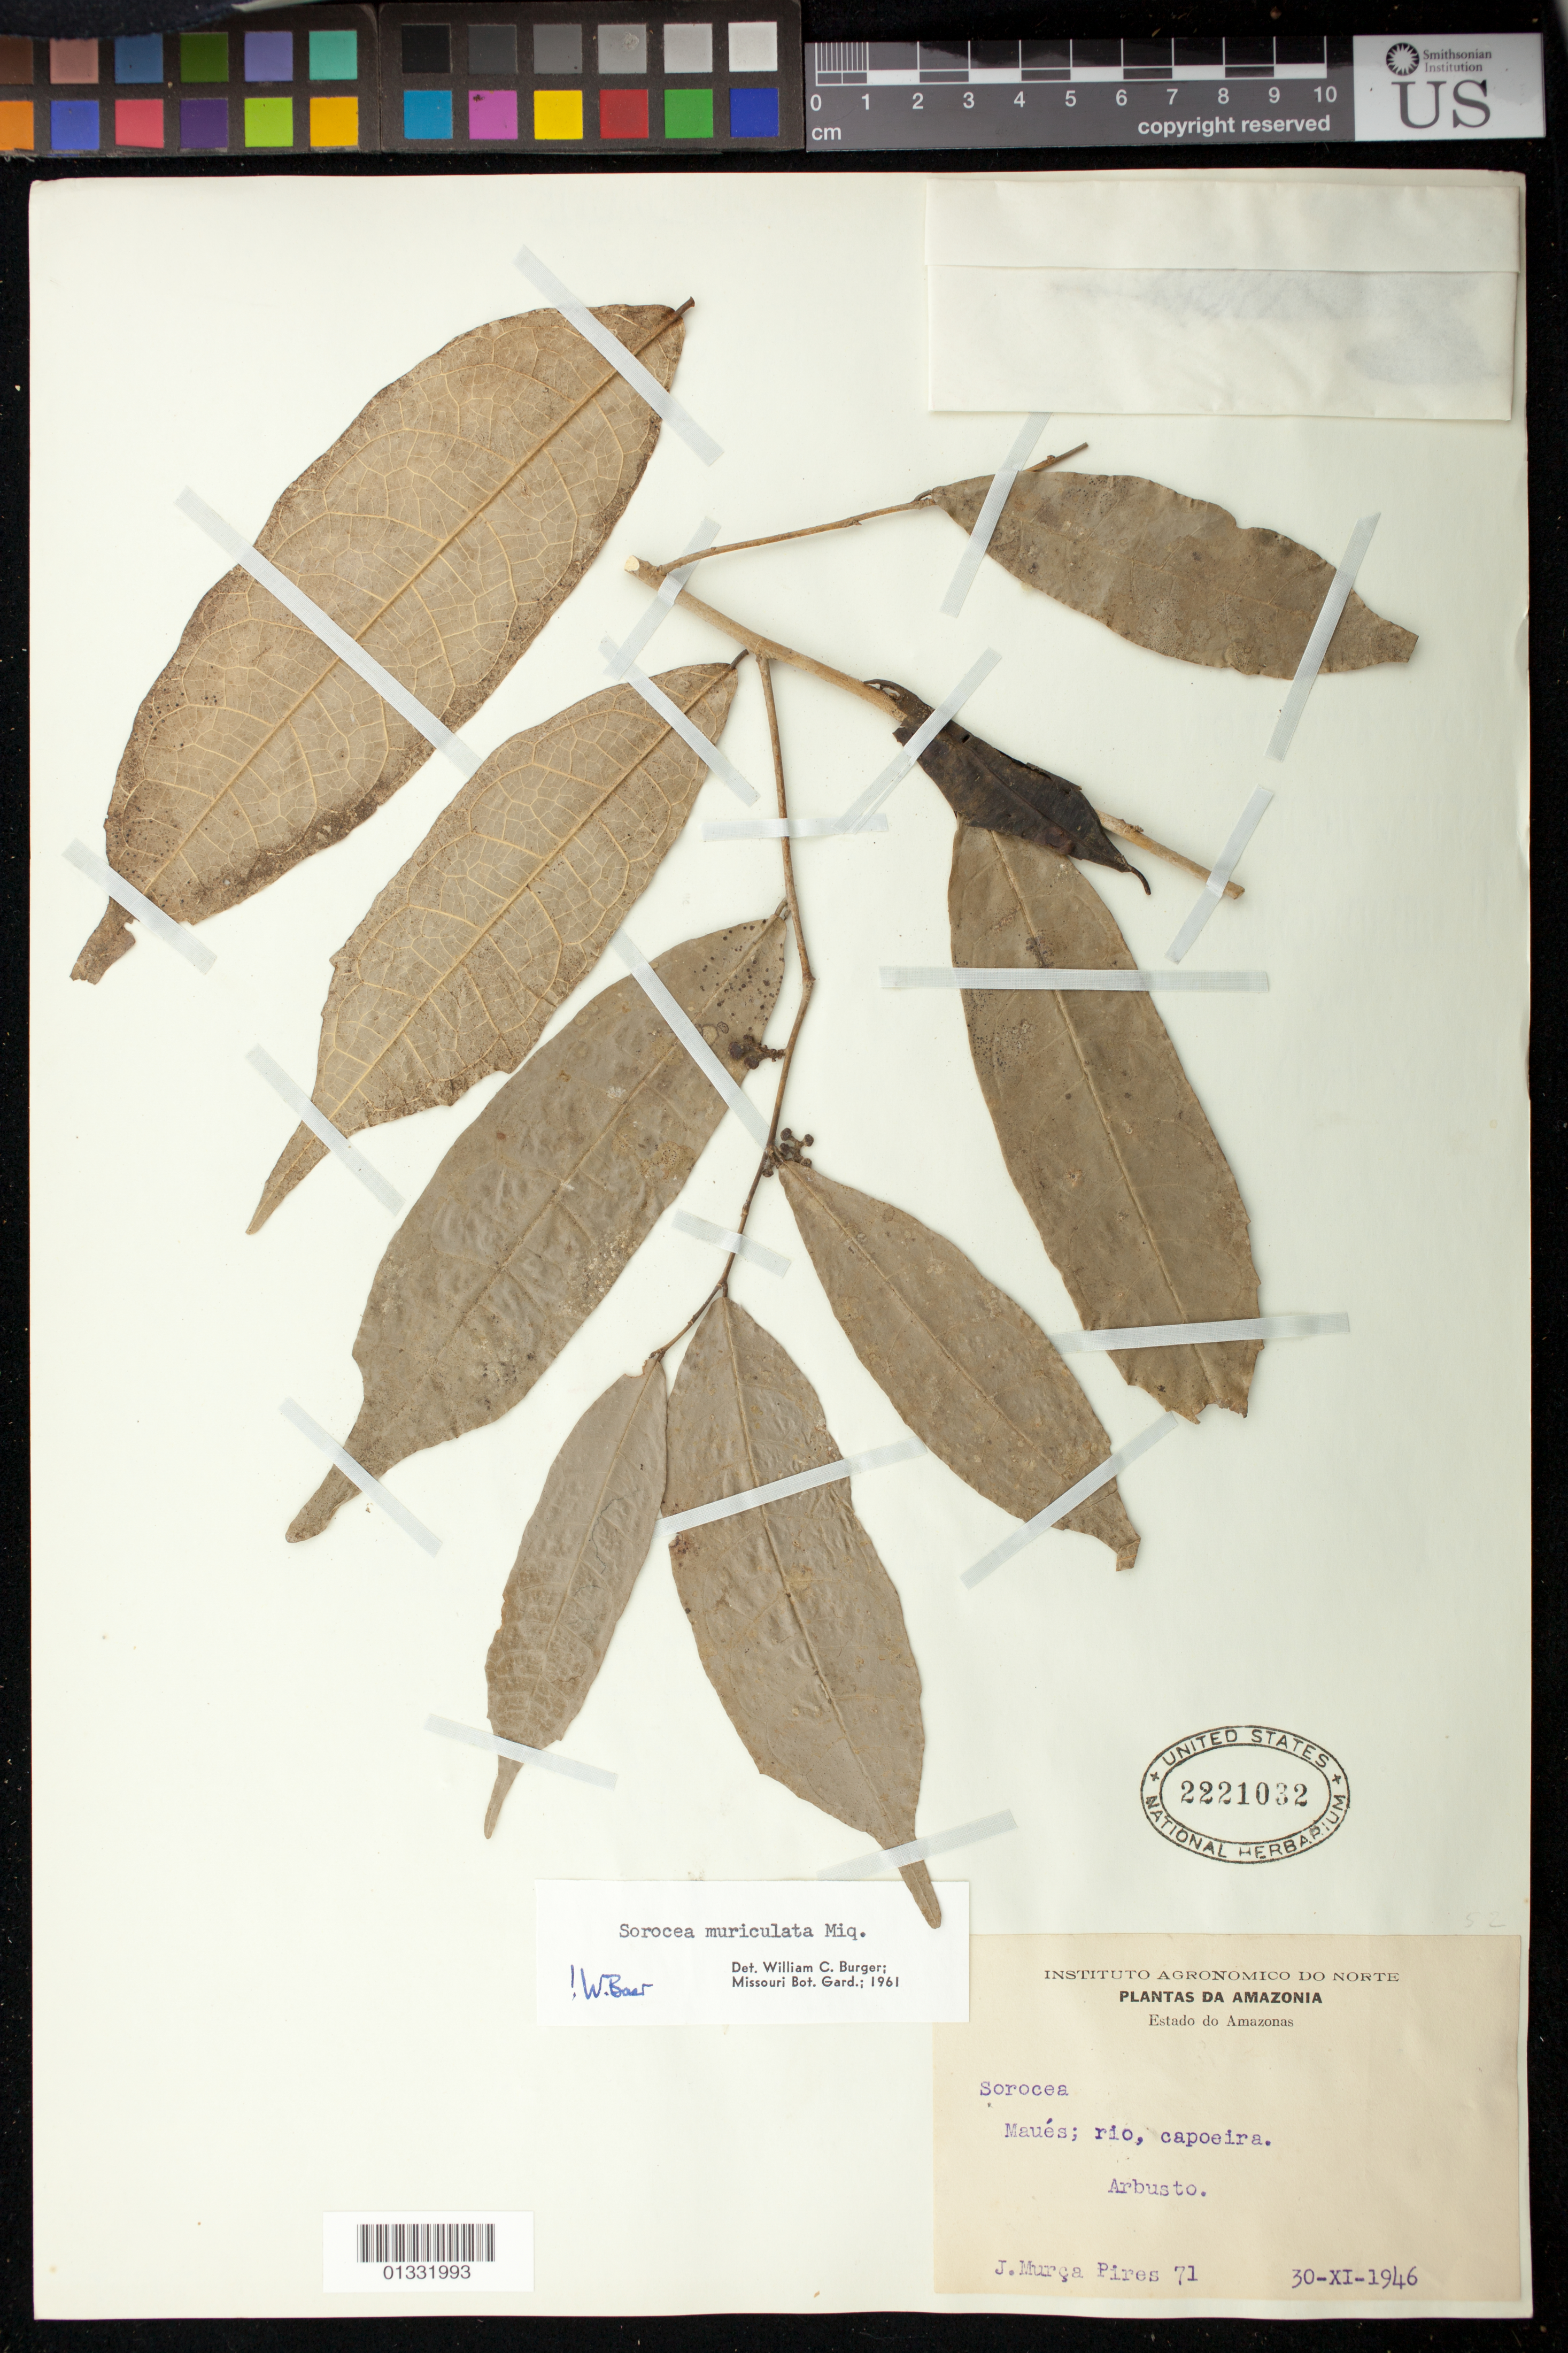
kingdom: Plantae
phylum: Tracheophyta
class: Magnoliopsida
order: Rosales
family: Moraceae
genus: Sorocea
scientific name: Sorocea muriculata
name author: Miq.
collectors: J. M. Pires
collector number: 71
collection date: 1946-11-30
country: Brazil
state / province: Amazonas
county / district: Maués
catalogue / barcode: US 2221032